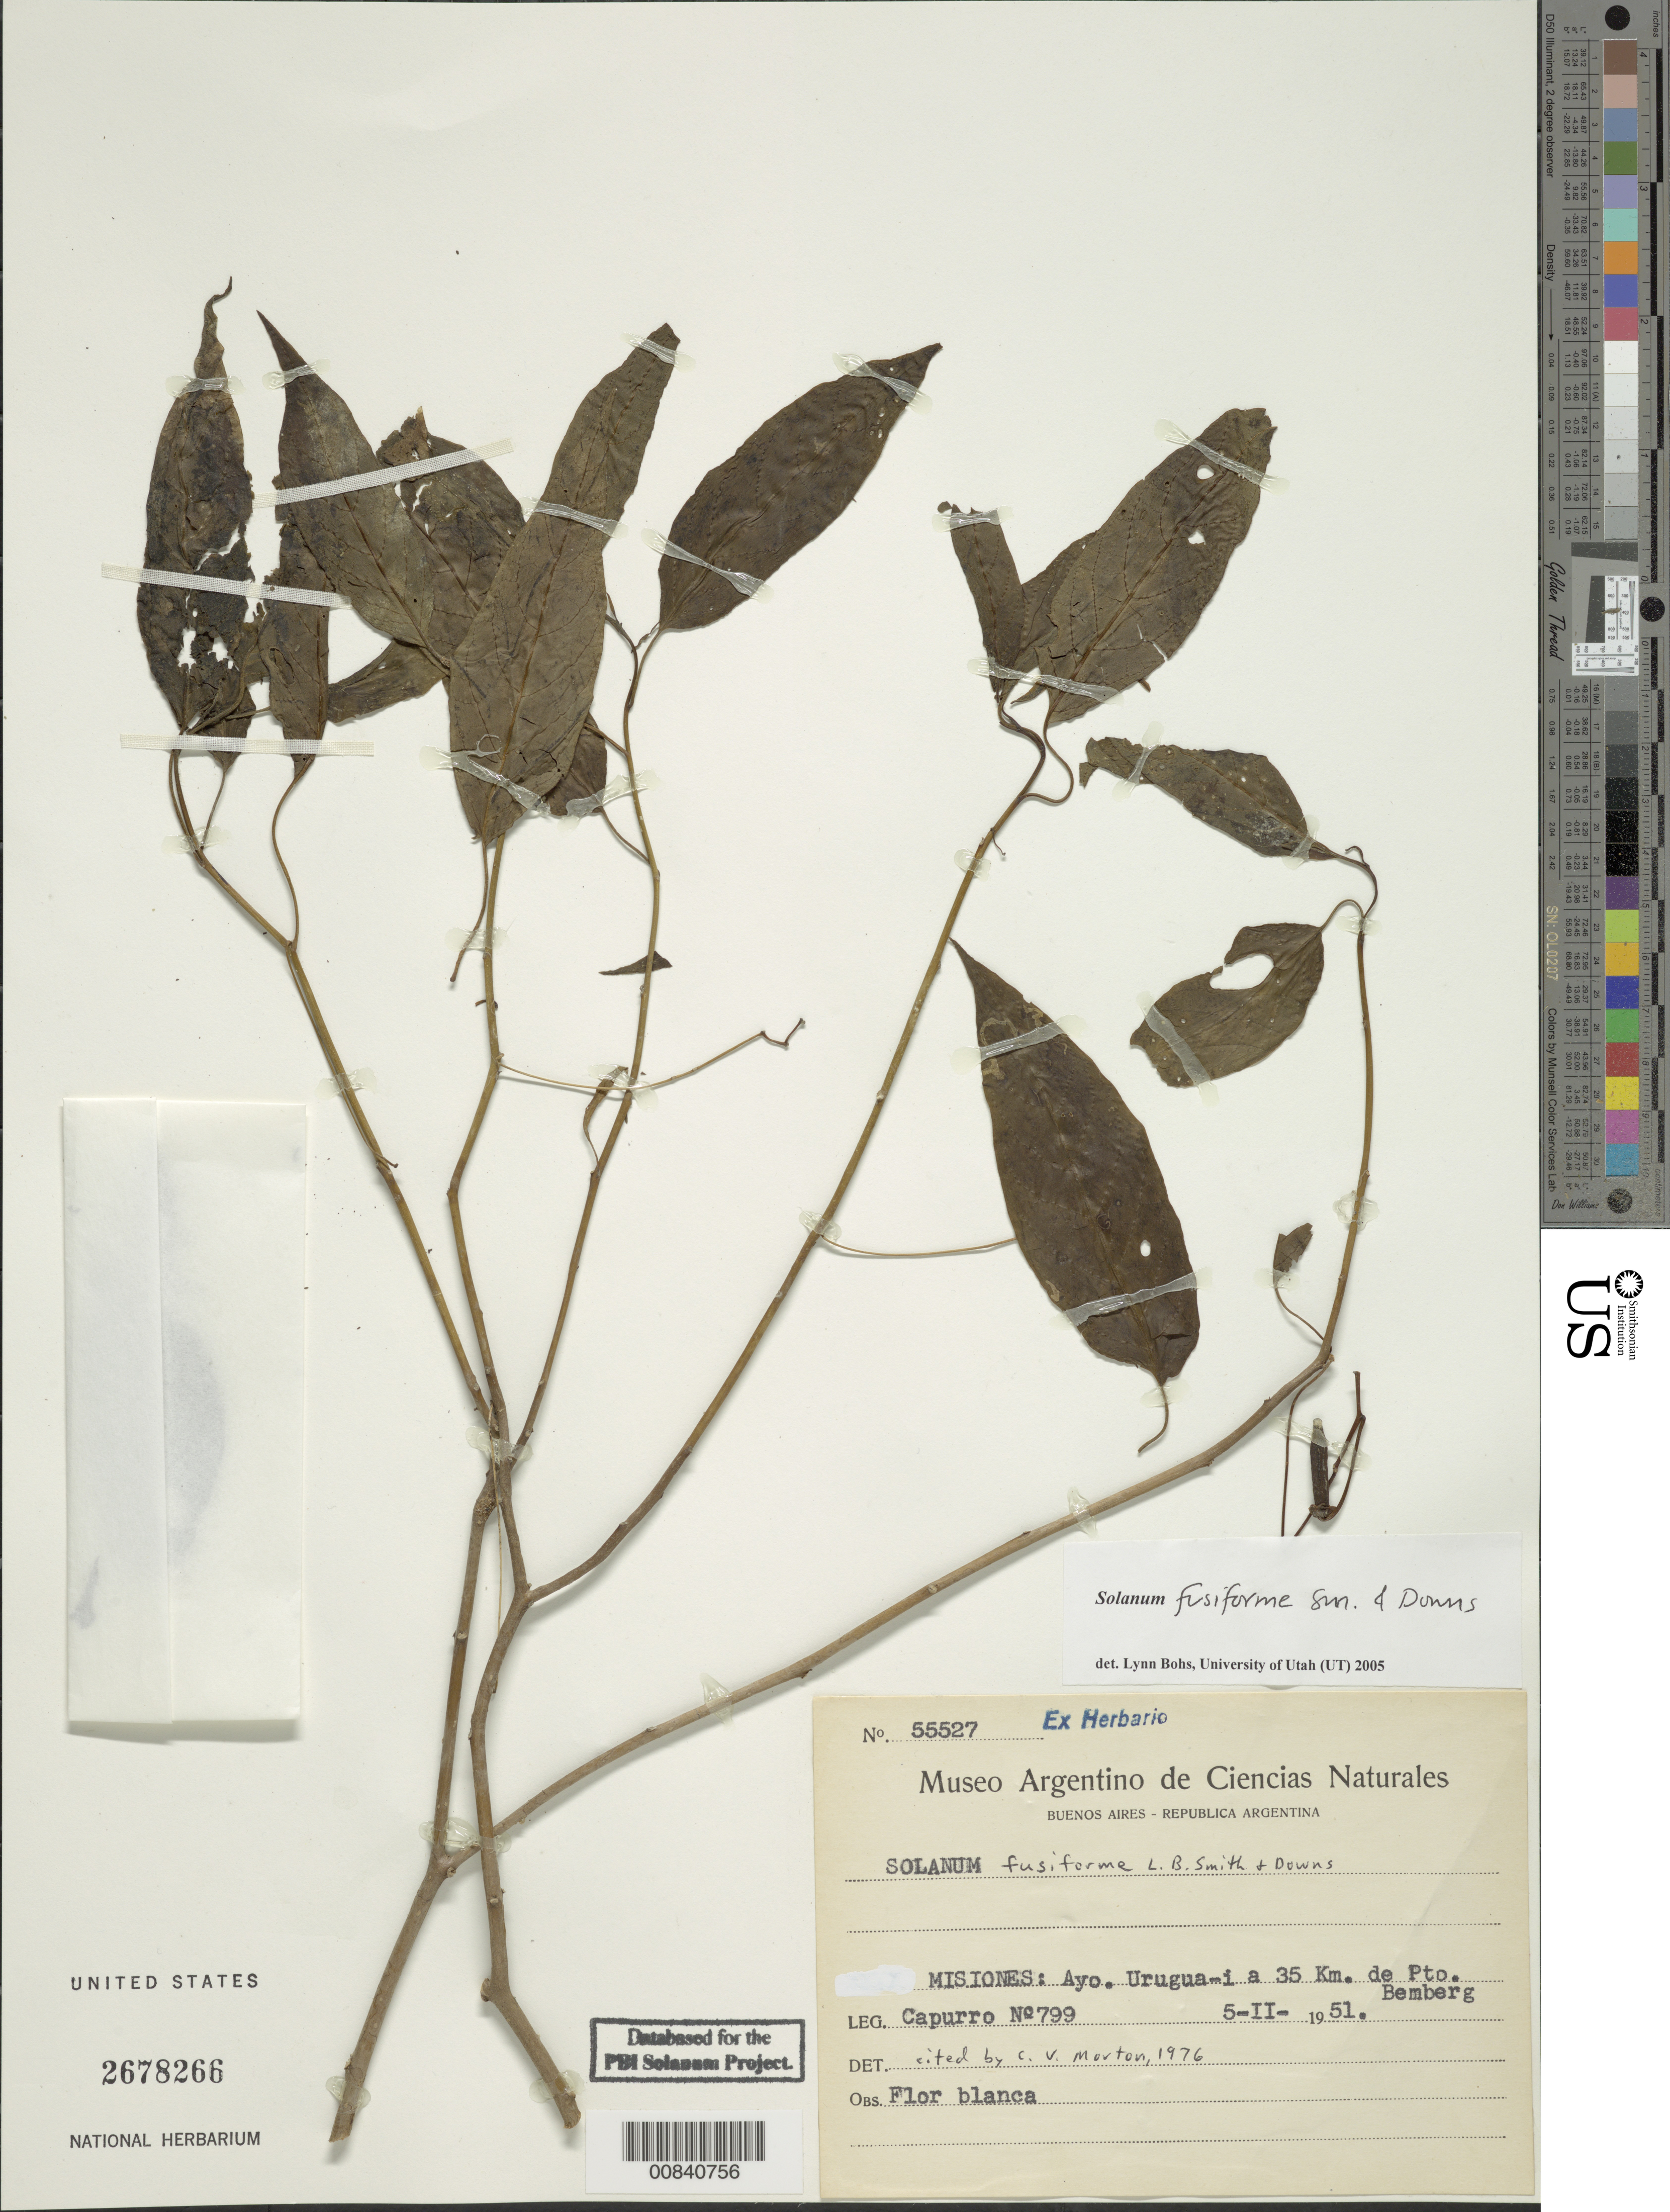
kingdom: Plantae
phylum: Tracheophyta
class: Magnoliopsida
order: Solanales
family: Solanaceae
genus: Solanum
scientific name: Solanum fusiforme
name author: L.B. Sm. & Downs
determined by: Bohs, L. A.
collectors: -. Capurro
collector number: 799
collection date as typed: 5 Feb 1951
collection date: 1951-02-05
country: Argentina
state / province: Misiones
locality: Ayo. Urugua-i a 35 Km. de Pto. Bemberg.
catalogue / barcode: US 2678266